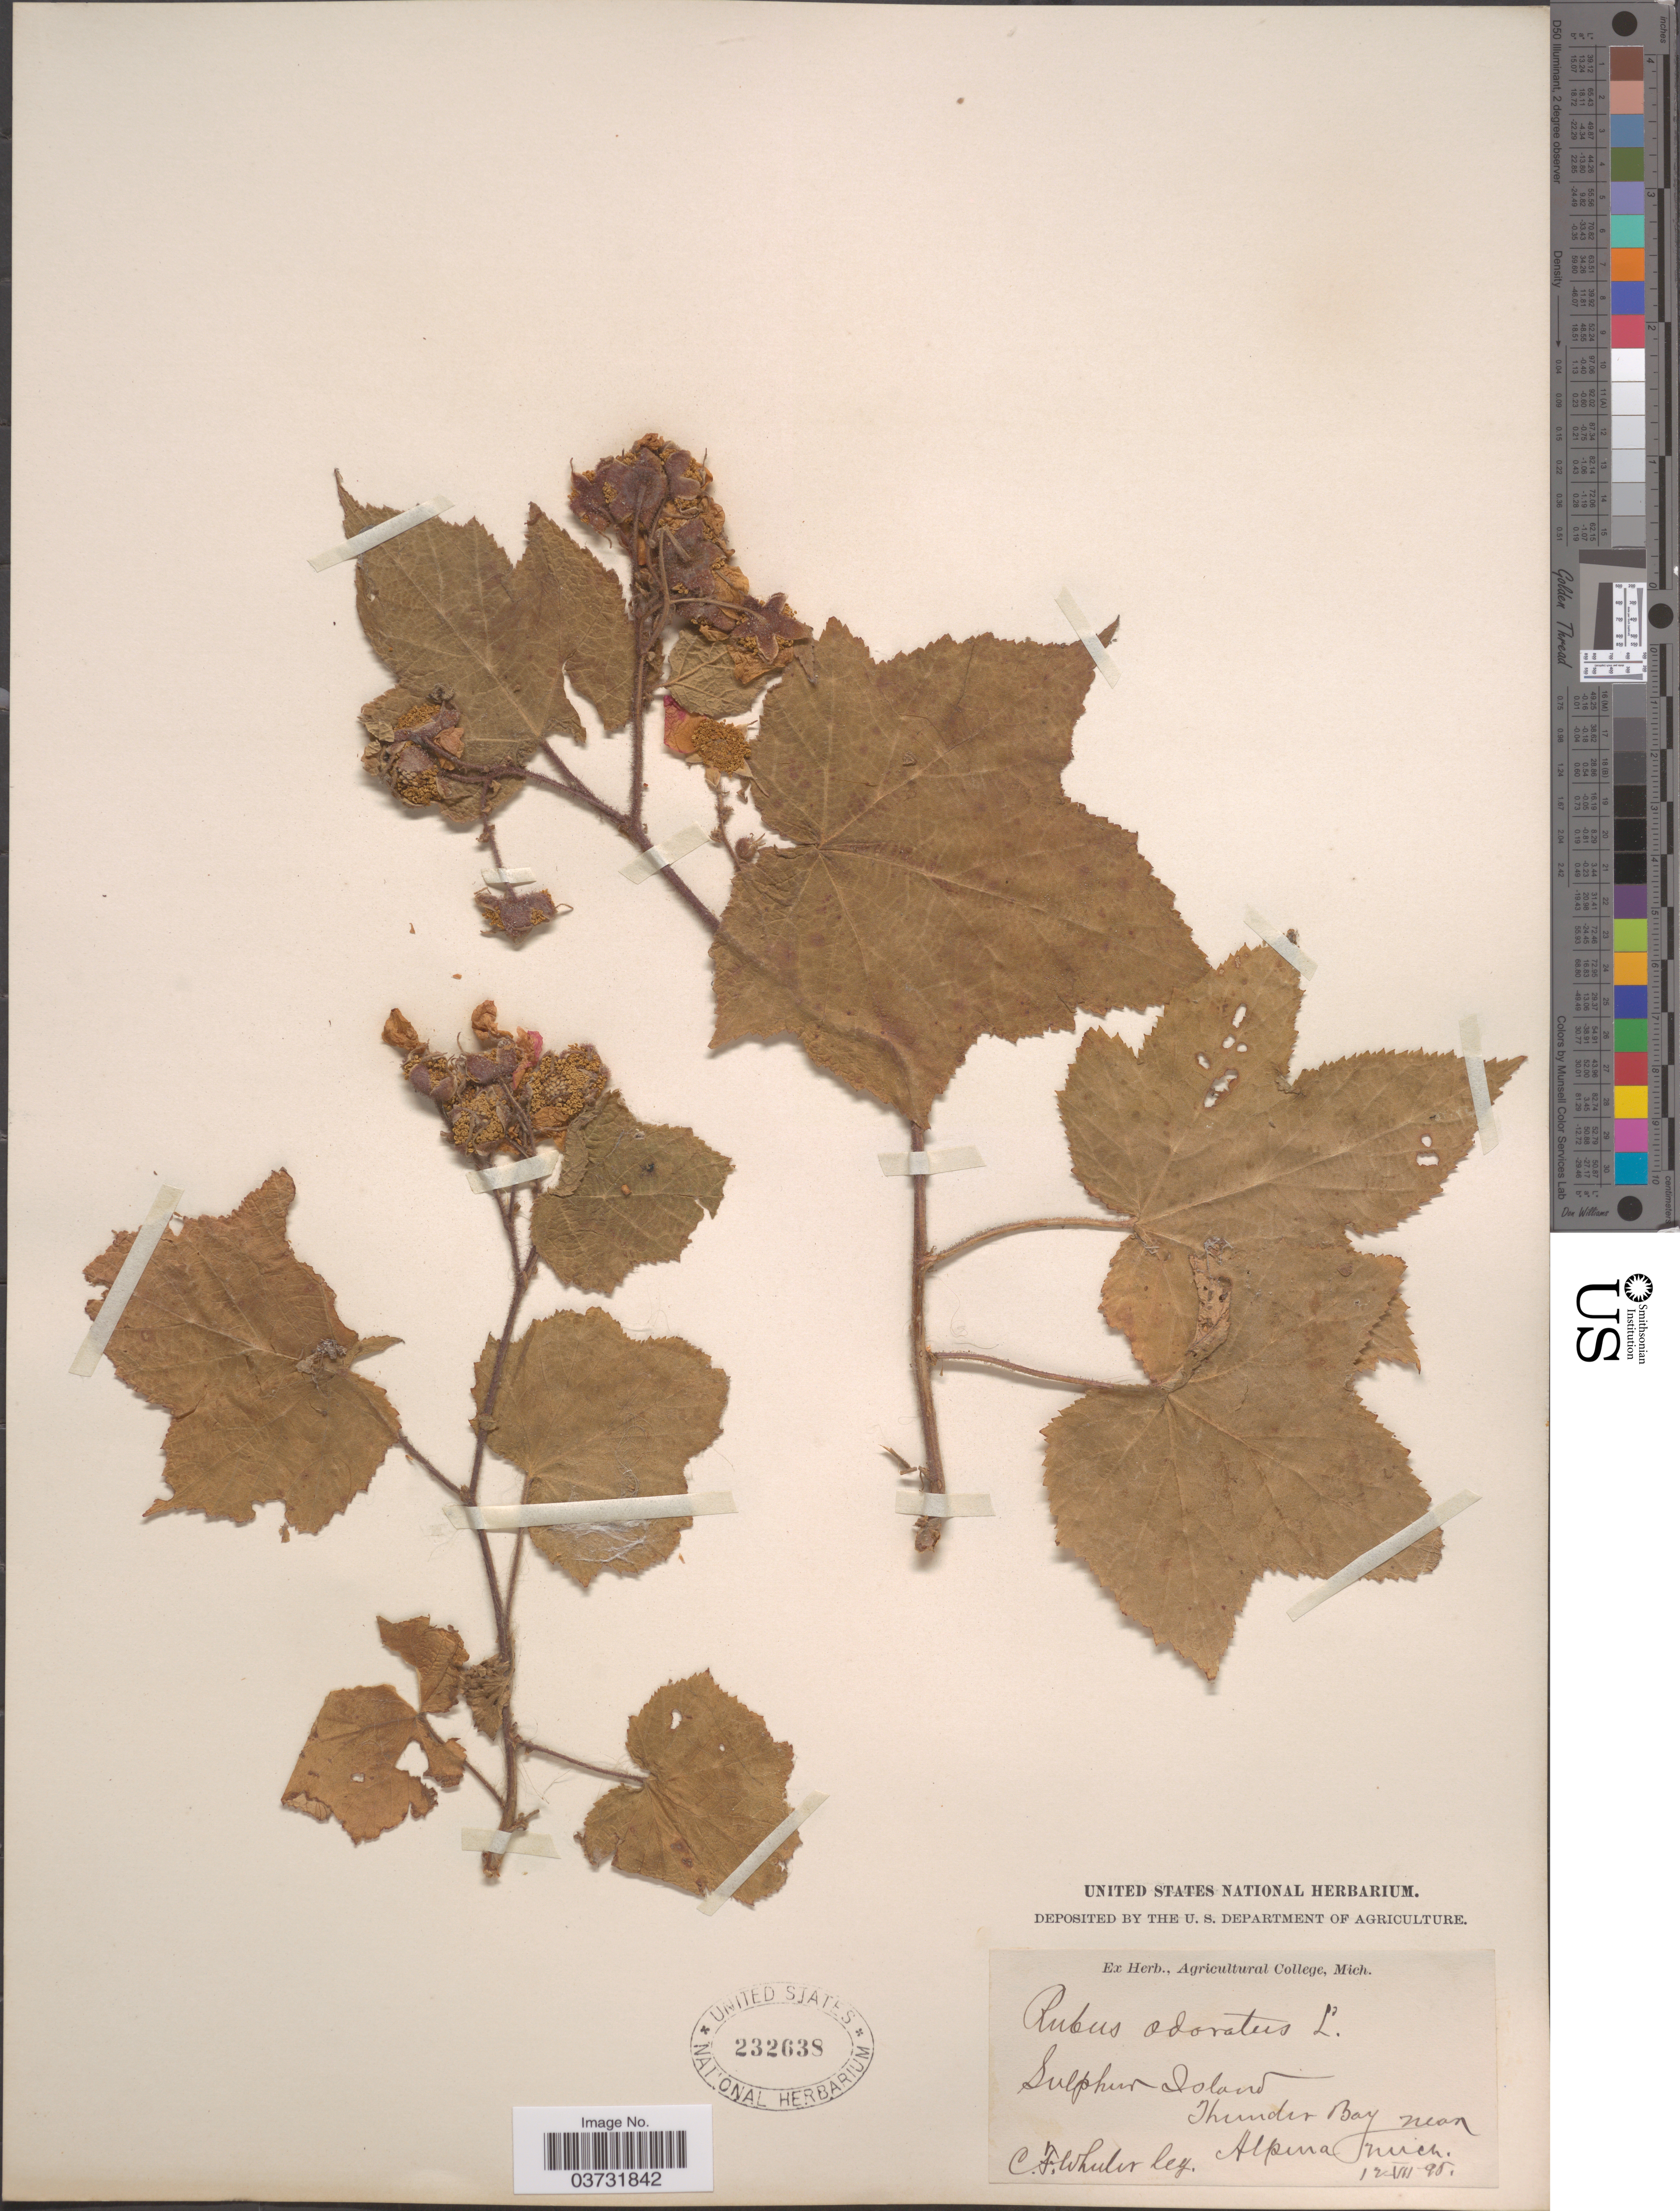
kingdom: Plantae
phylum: Tracheophyta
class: Magnoliopsida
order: Rosales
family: Rosaceae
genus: Rubus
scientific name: Rubus odoratus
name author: L.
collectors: C. Wheeler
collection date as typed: Transcribed d/m/y: 12/7/95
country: United States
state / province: Michigan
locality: Sulphur Island. Thunder Bay near Alpina.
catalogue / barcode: US 232638